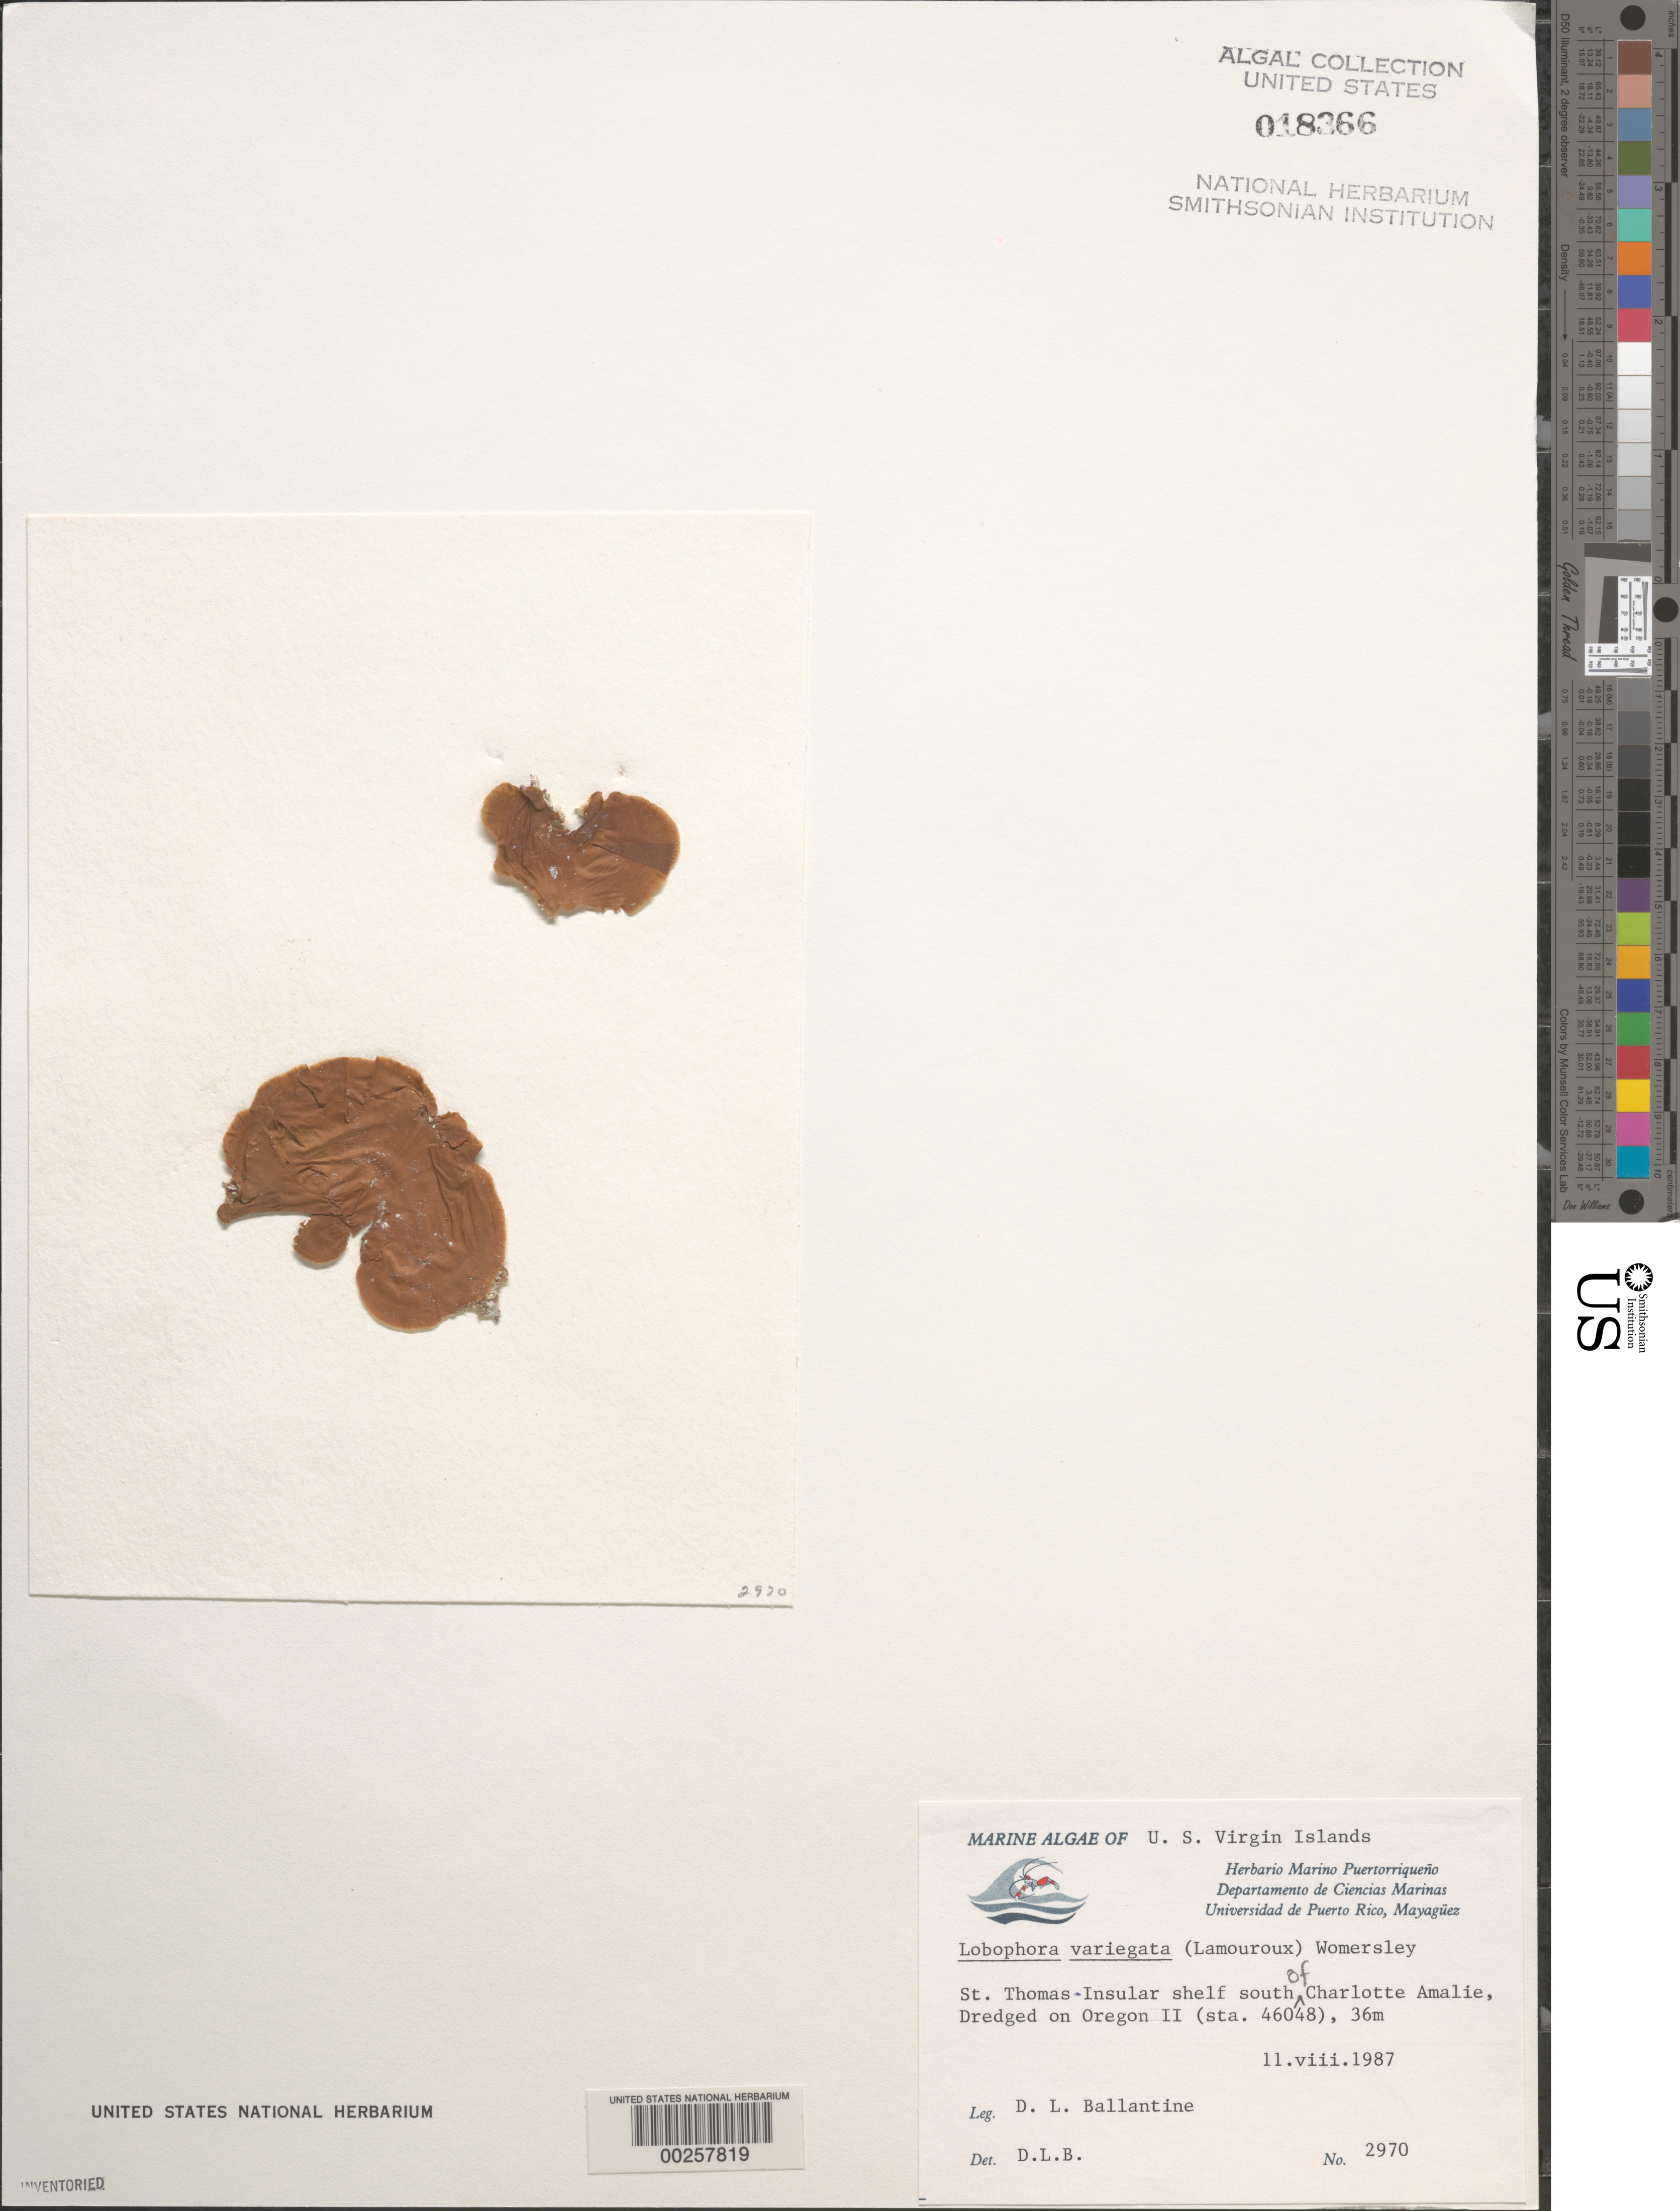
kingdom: Chromista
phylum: Ochrophyta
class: Phaeophyceae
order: Dictyotales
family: Dictyotaceae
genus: Lobophora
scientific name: Lobophora variegata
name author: (J.V.Lamouroux) Womersley & E.C. Oliveira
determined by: Ballantine, D. L.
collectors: D.L. Ballantine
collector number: DLB 2970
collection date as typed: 11 Aug 1987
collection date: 1987-08-11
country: U.S. Virgin Islands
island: St. Thomas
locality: South of Charlotte Amalie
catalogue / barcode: US 18366